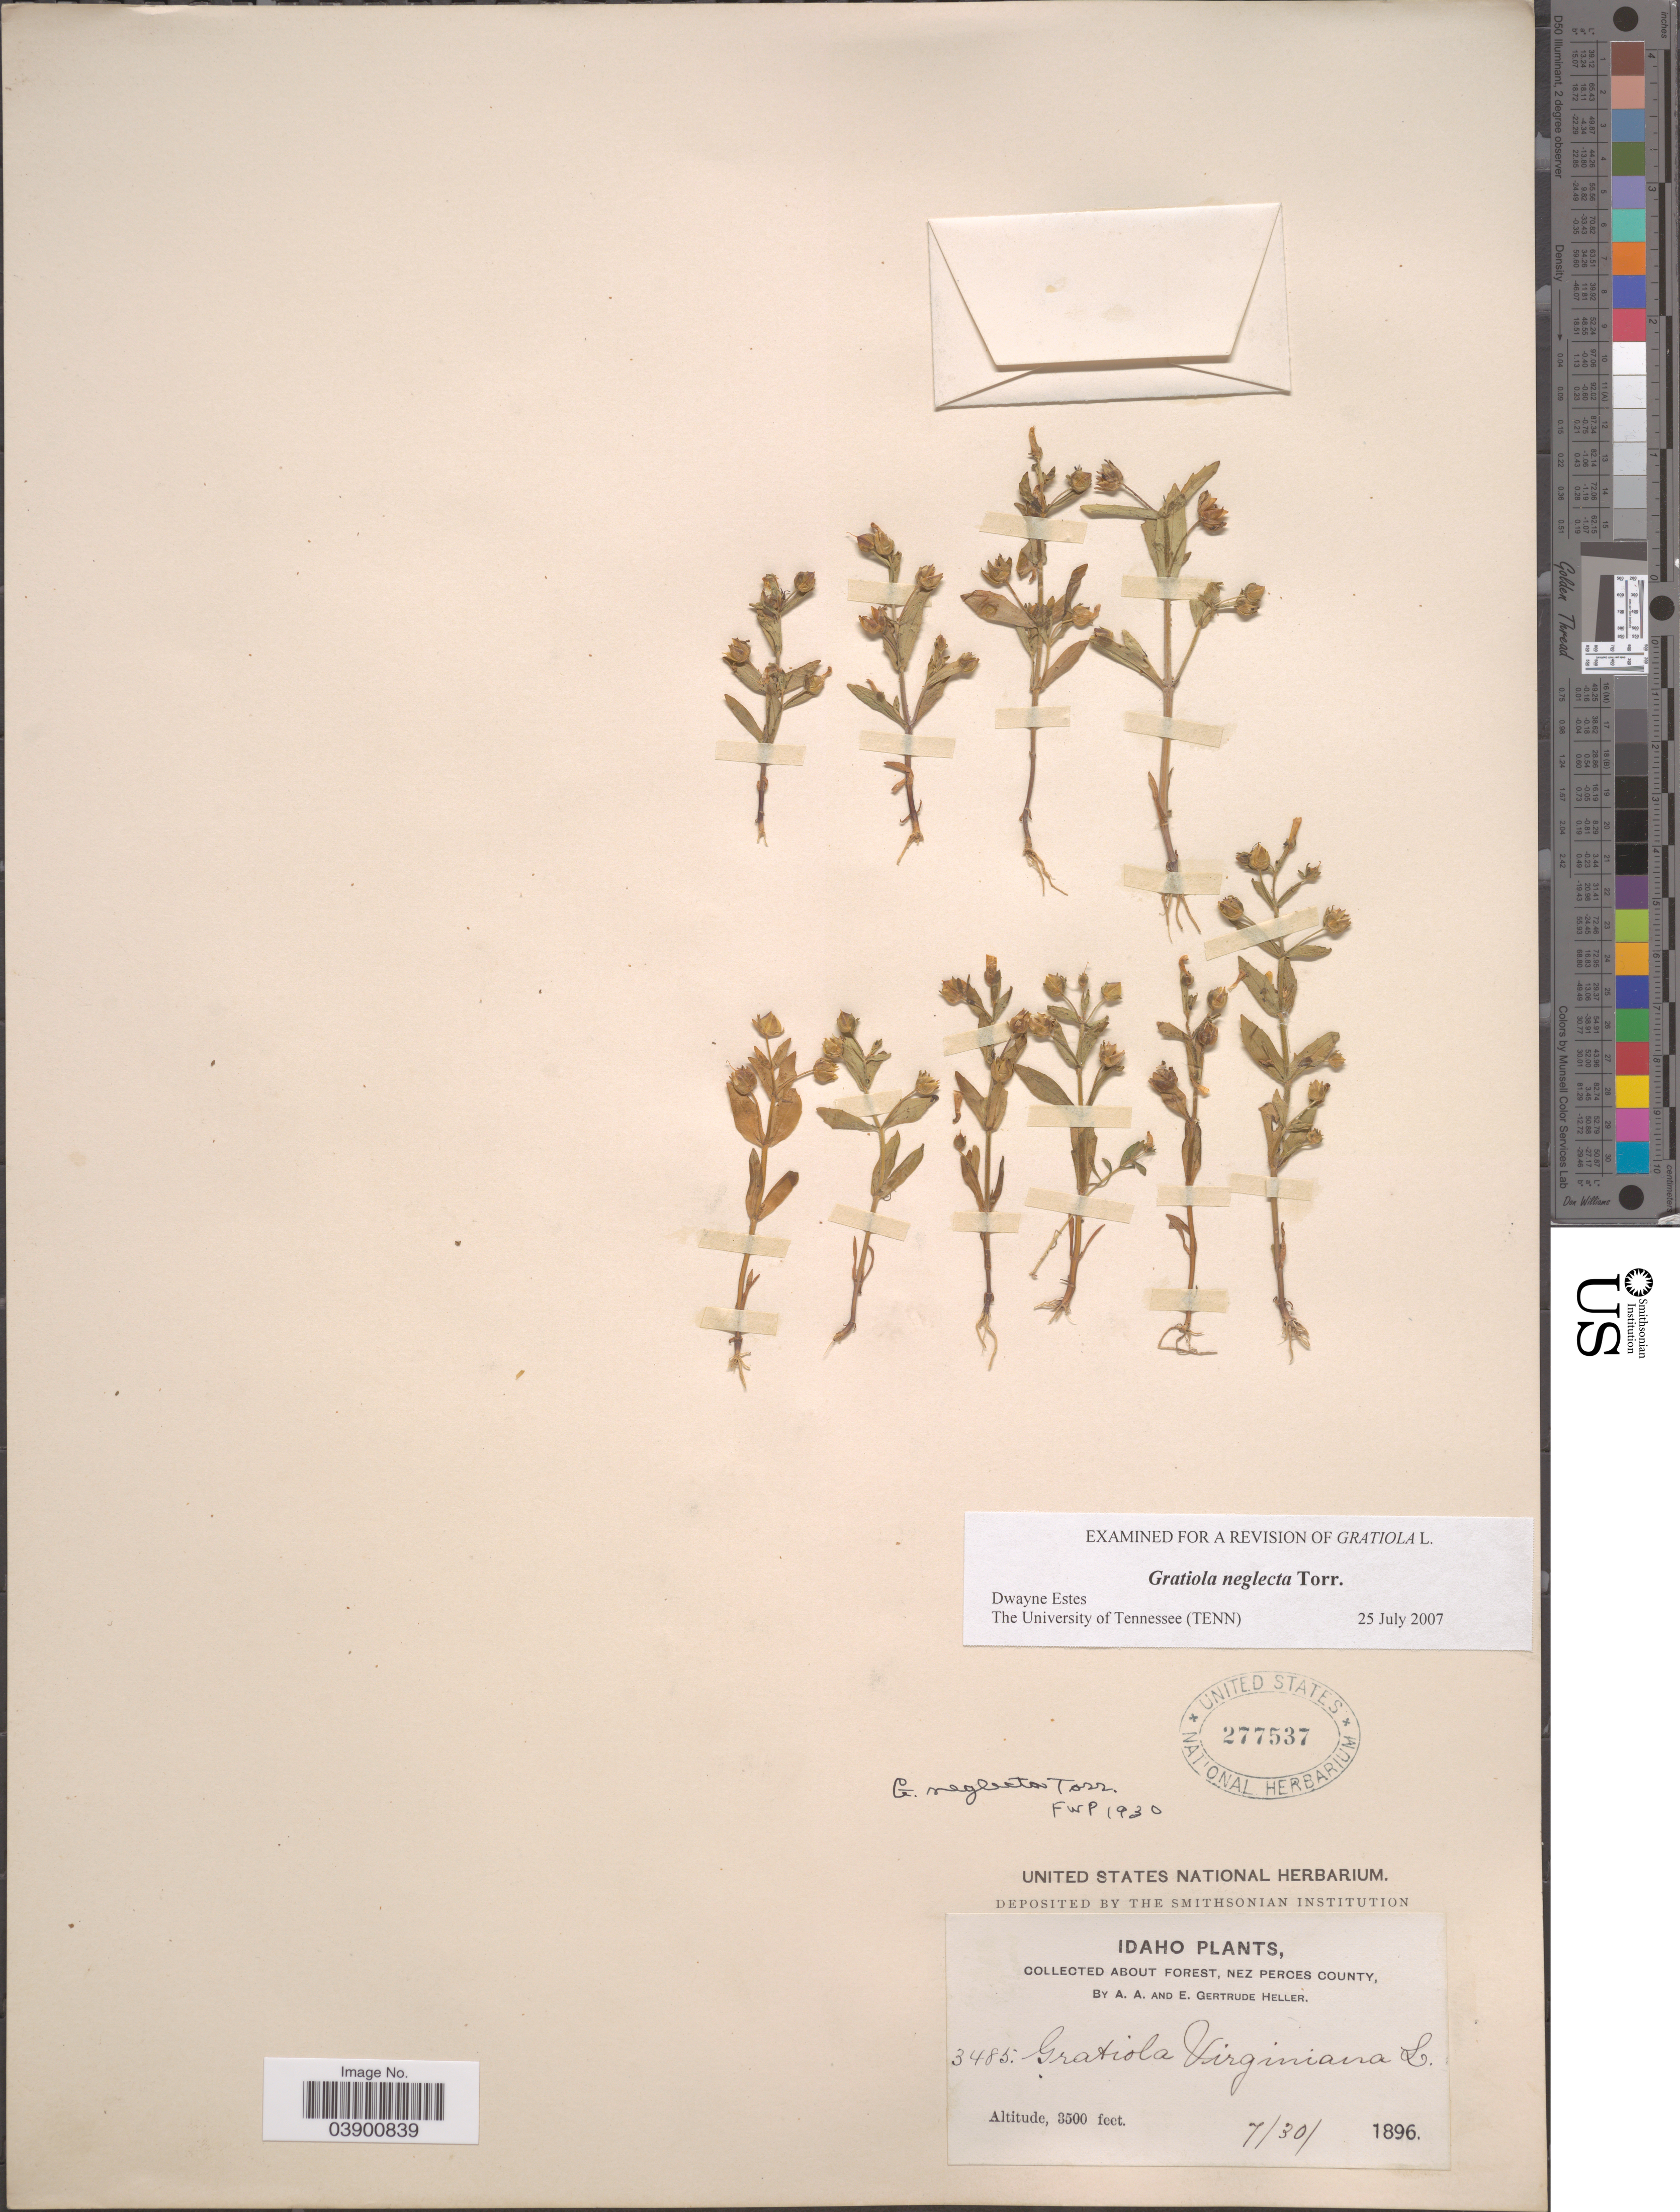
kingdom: Plantae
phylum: Tracheophyta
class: Magnoliopsida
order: Lamiales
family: Plantaginaceae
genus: Gratiola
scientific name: Gratiola neglecta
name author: Torr.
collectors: A. A. Heller & E. G. Heller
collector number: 3485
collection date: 1896-07-30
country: United States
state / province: Idaho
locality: About Forest, Nez Perces County.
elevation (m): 1067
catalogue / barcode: US 277537